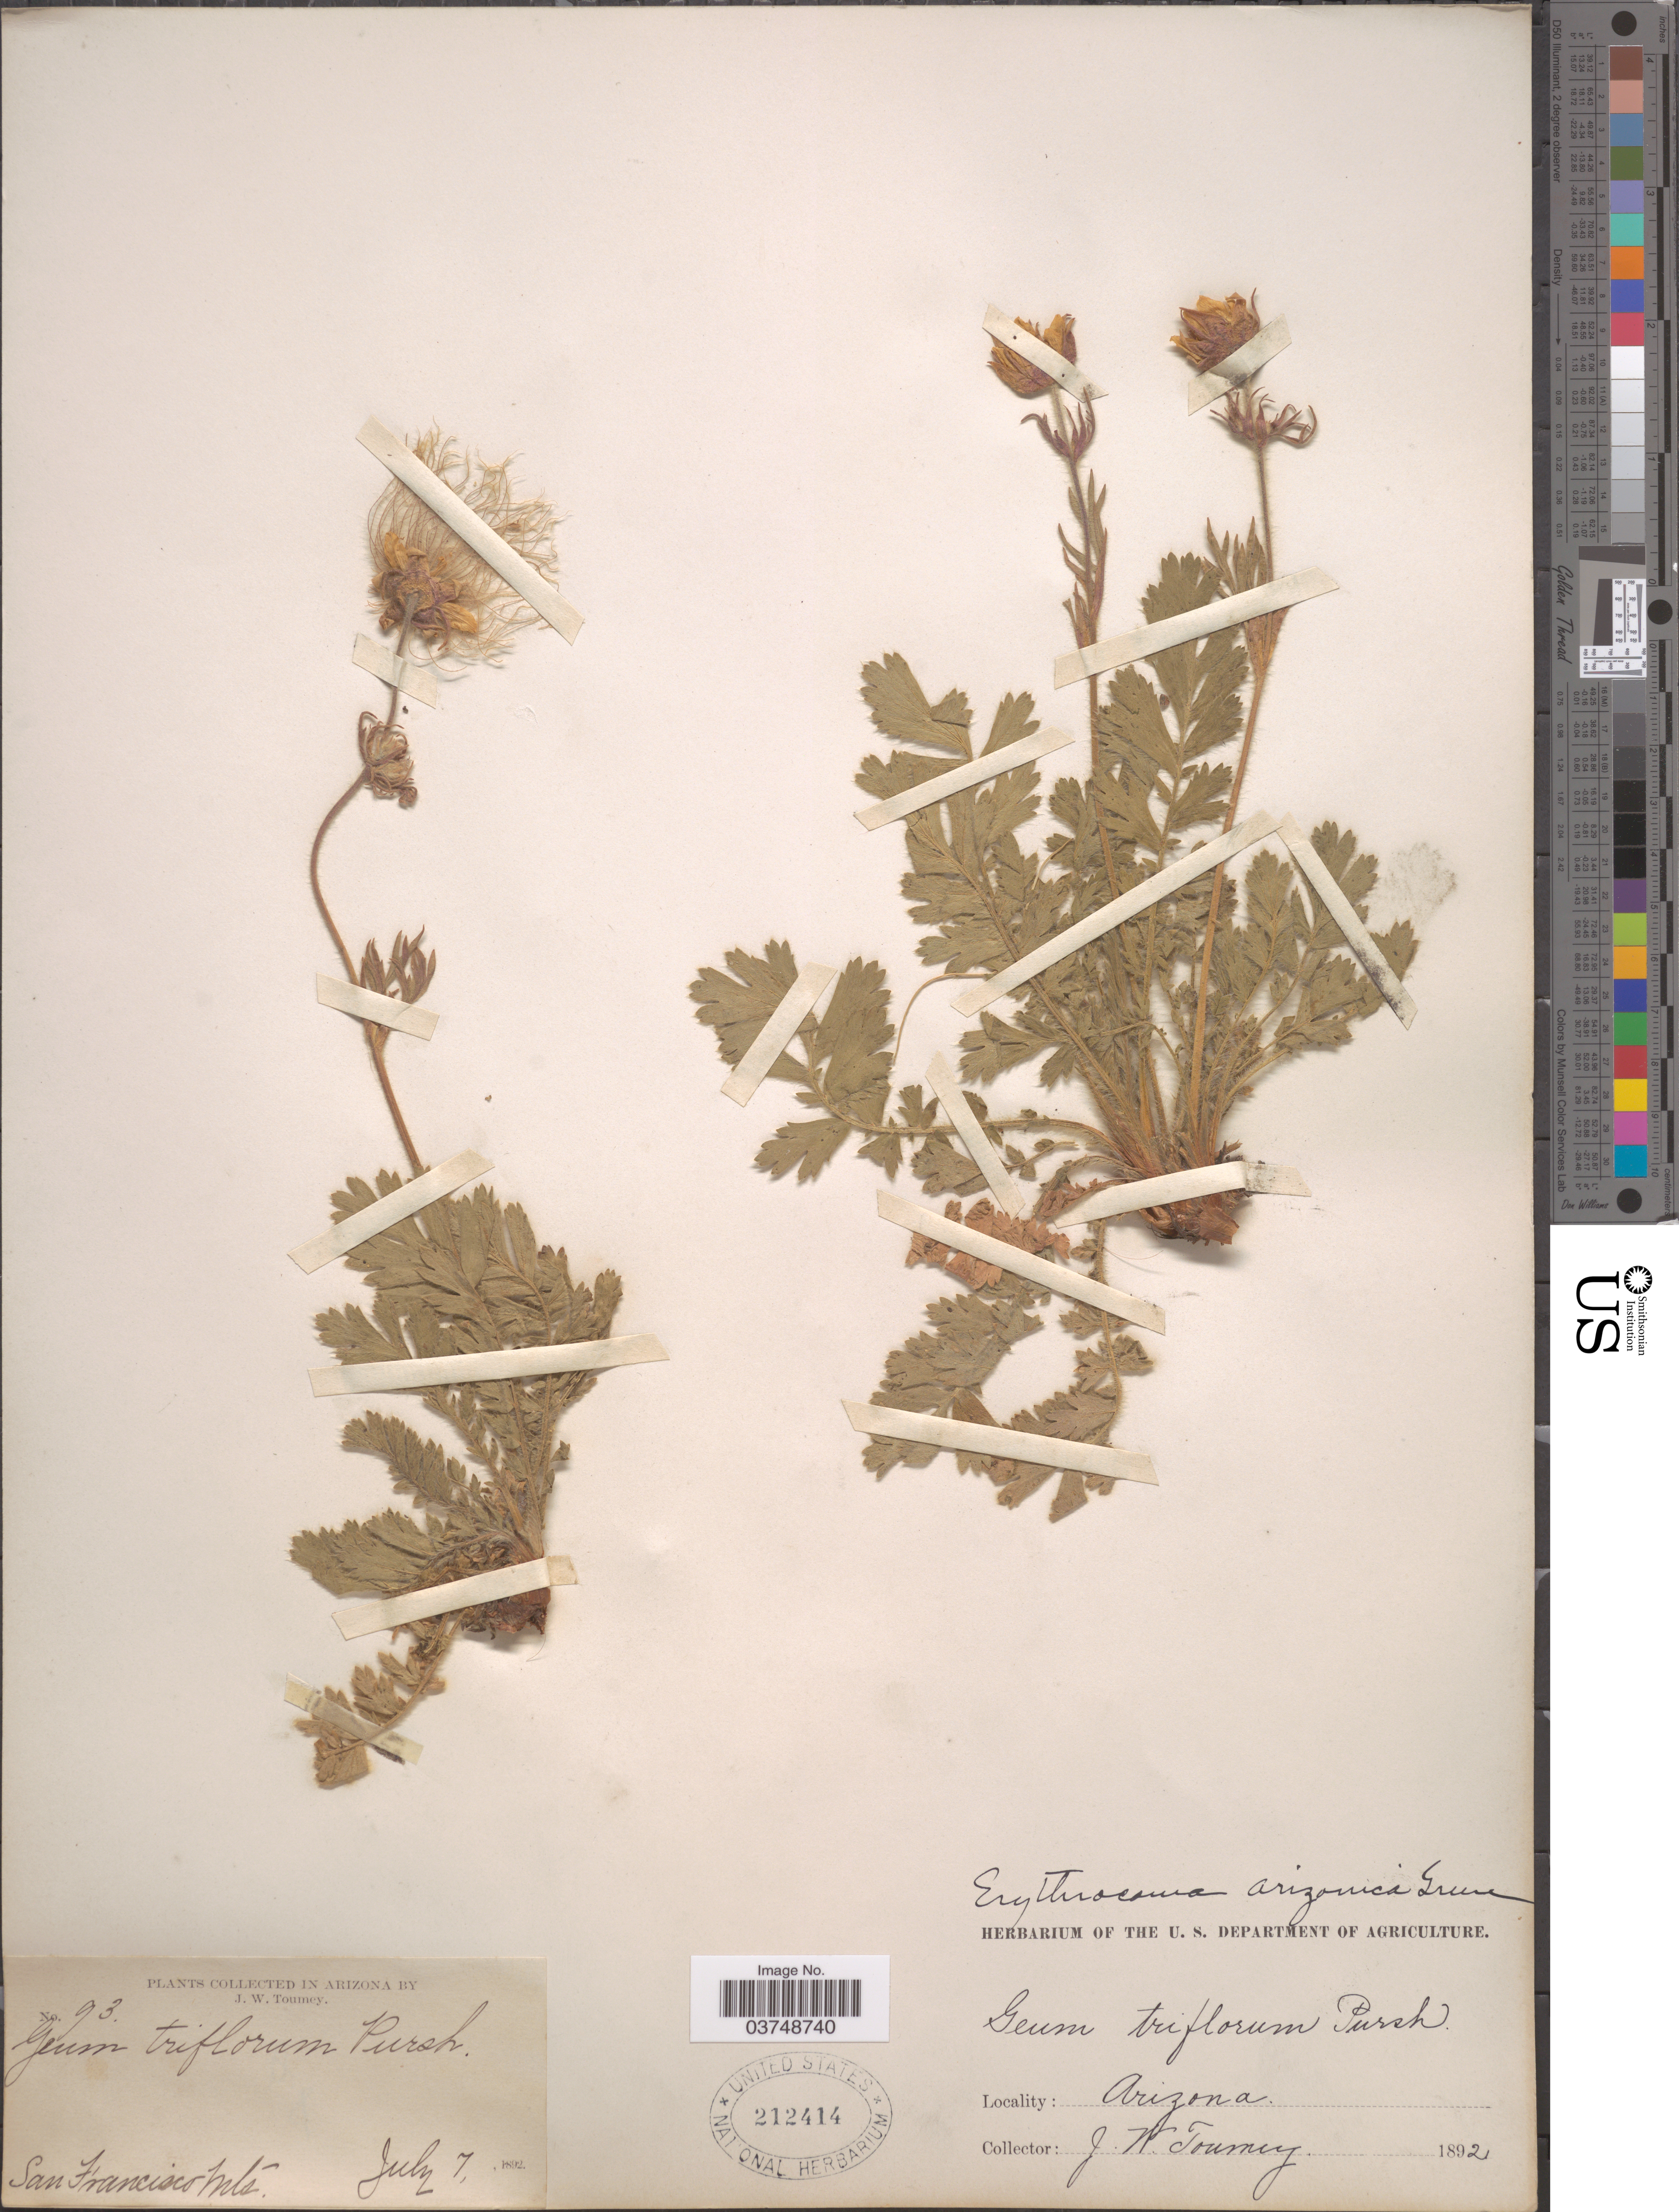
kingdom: Plantae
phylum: Tracheophyta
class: Magnoliopsida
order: Rosales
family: Rosaceae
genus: Geum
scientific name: Geum triflorum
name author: Pursh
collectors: J. W. Toumey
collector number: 93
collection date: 1892-07-07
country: United States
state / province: Arizona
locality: San Francisco Mts.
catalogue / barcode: US 212414